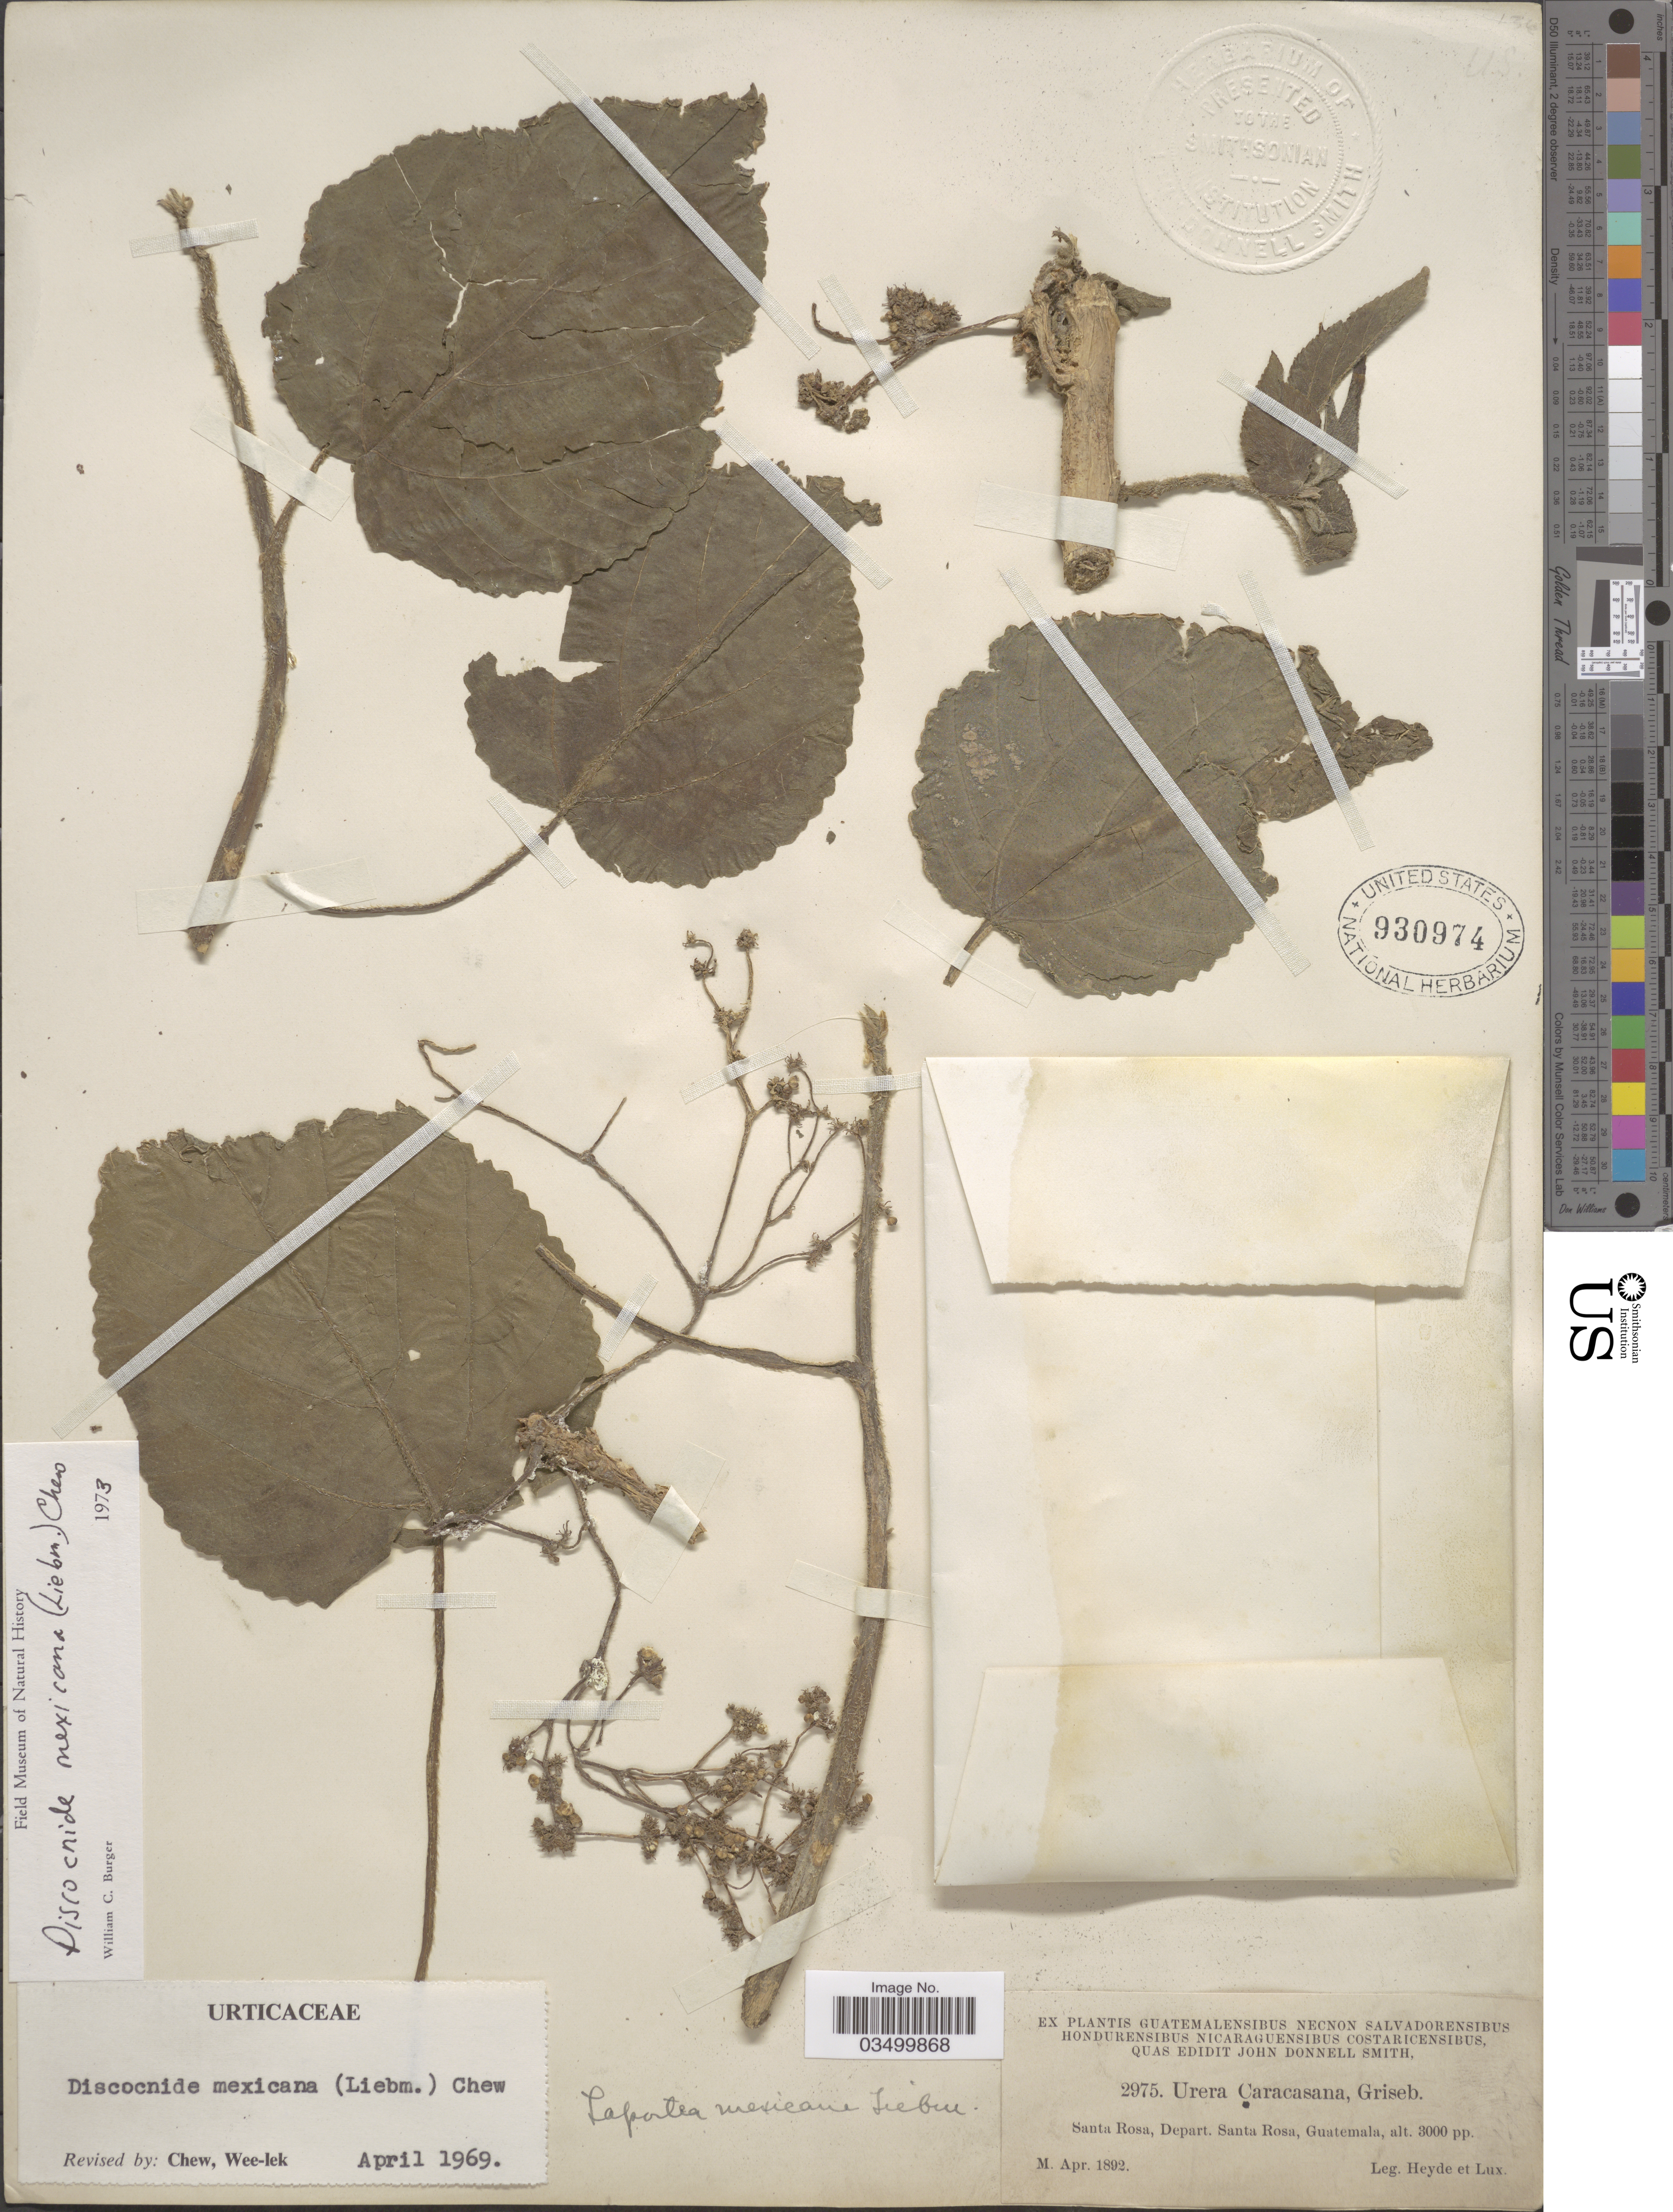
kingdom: Plantae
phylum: Tracheophyta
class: Magnoliopsida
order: Rosales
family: Urticaceae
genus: Discocnide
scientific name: Discocnide mexicana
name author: (Liebm.) Chew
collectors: Heyde & Lux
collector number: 2975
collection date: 1892-04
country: Guatemala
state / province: Santa Rosa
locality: Depart. Santa Rosa.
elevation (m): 914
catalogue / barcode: US 930974